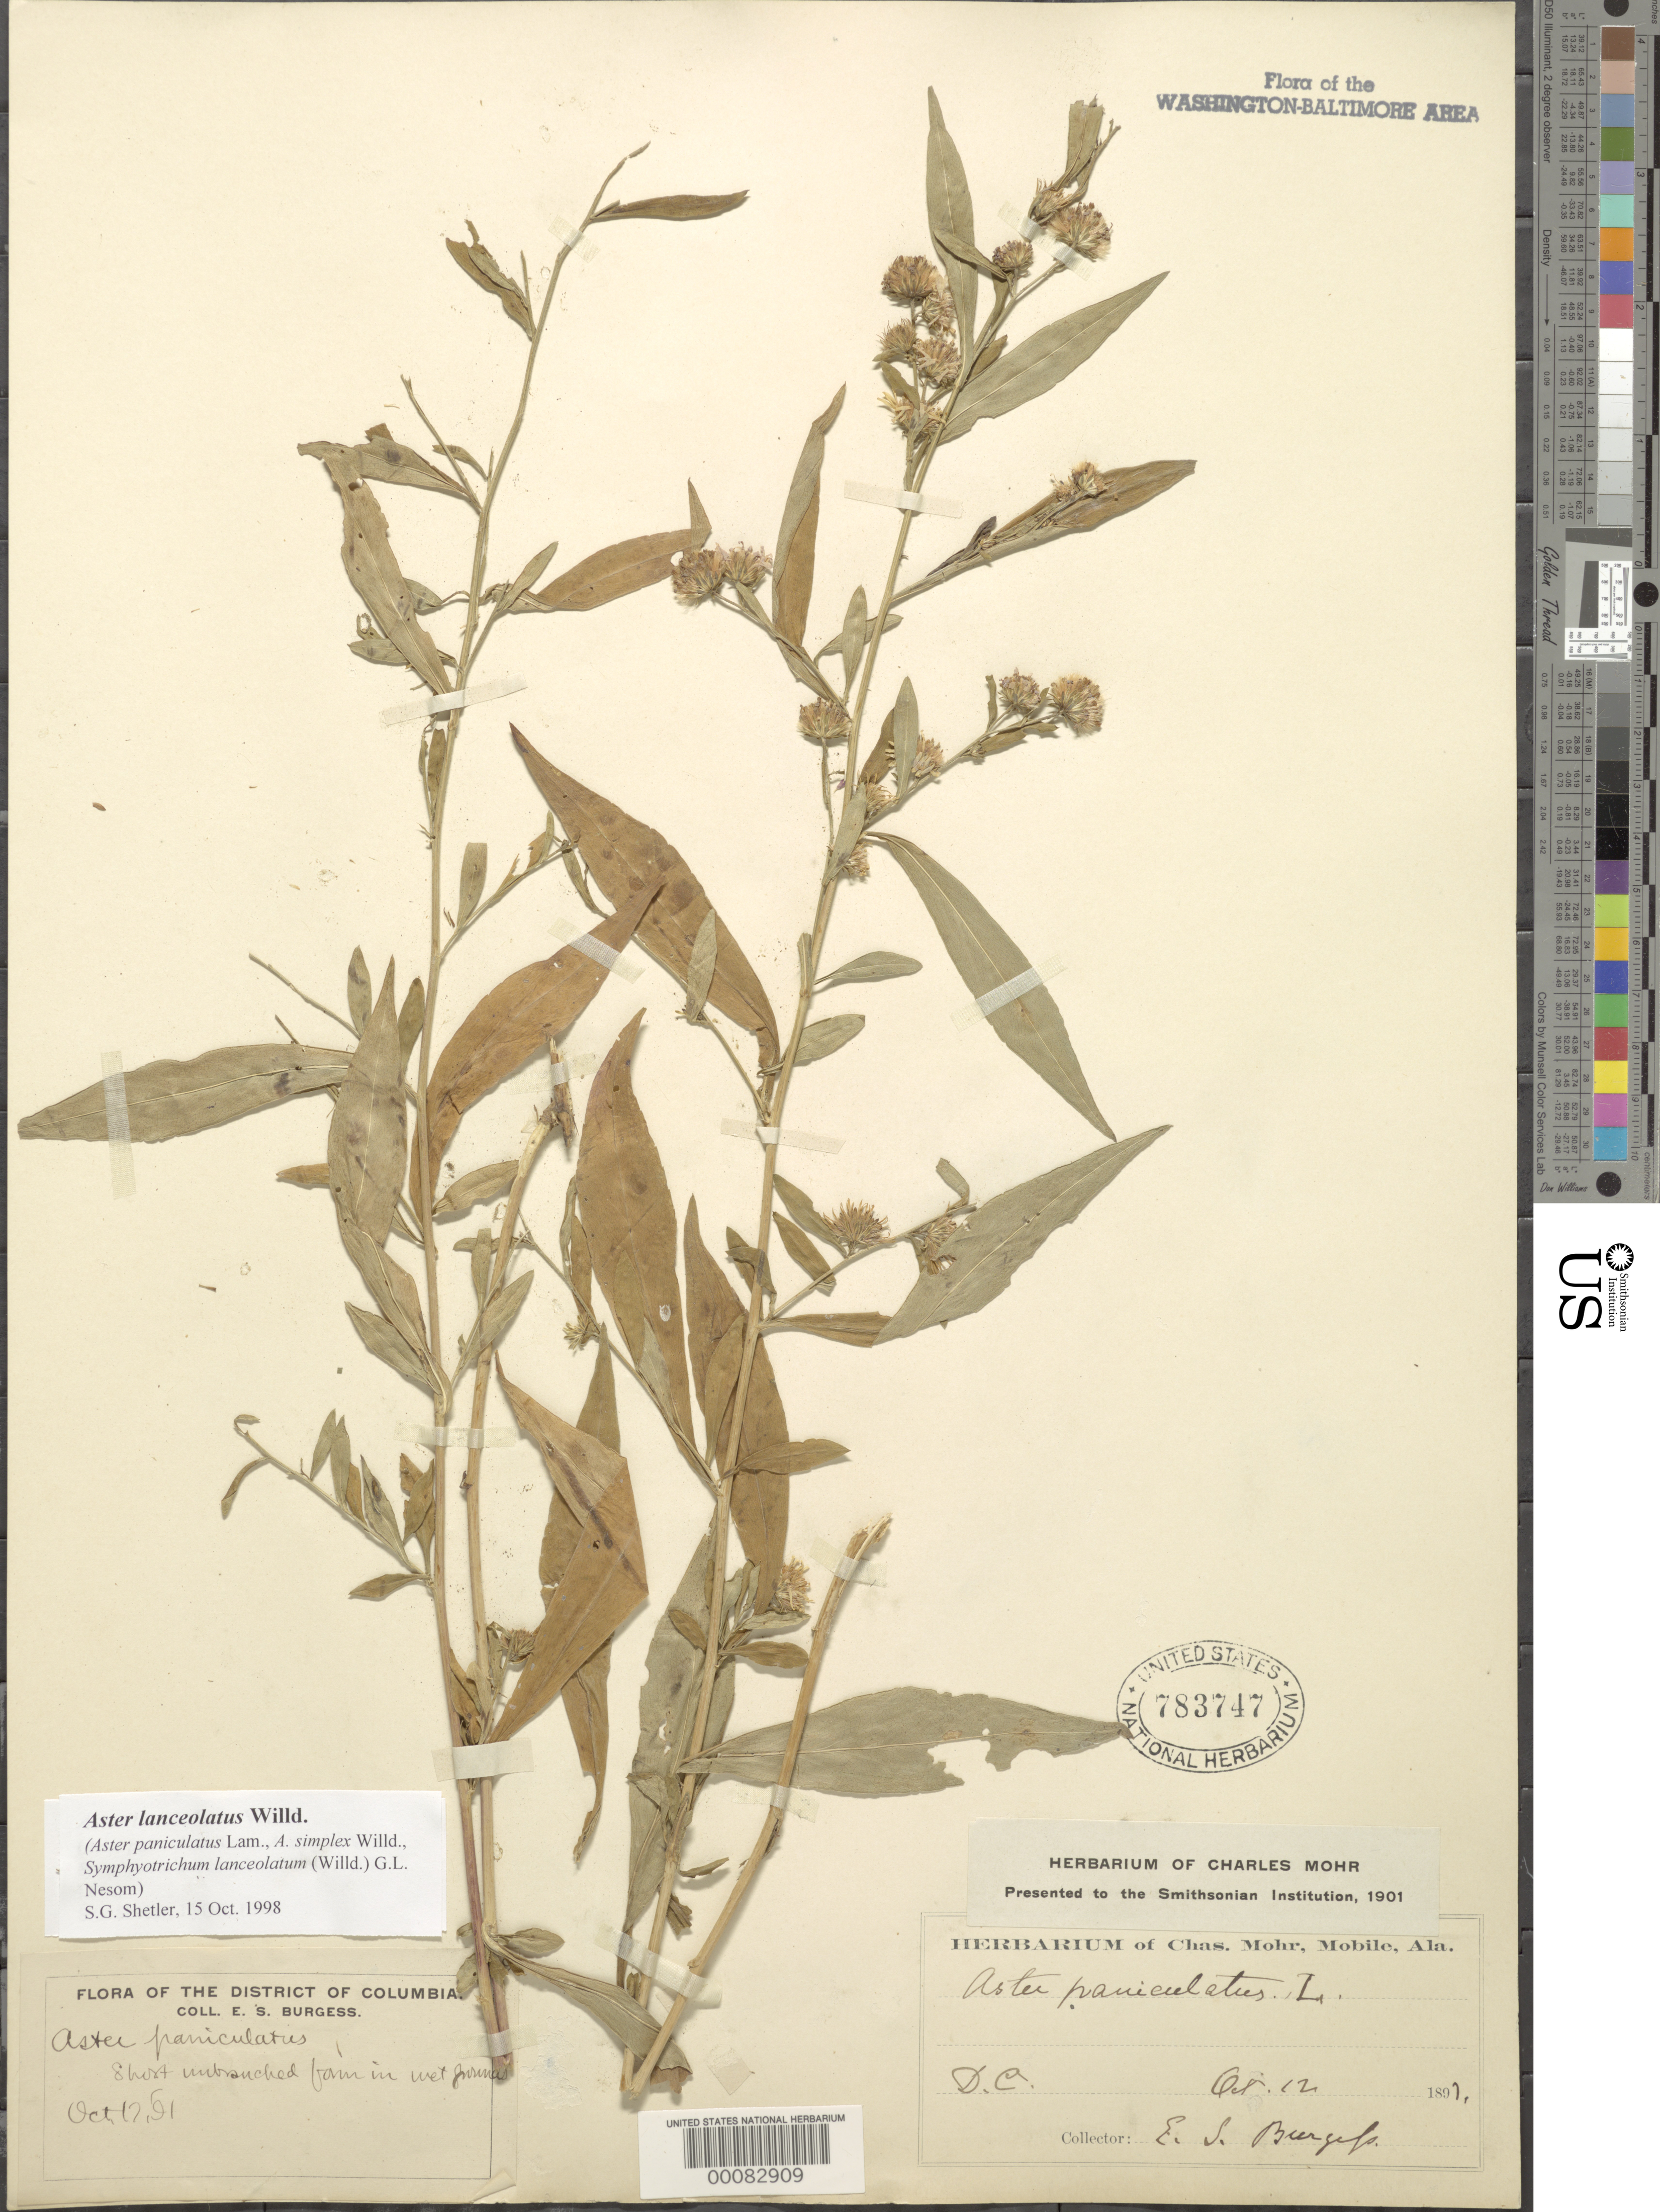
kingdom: Plantae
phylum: Tracheophyta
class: Magnoliopsida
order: Asterales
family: Asteraceae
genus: Symphyotrichum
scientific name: Symphyotrichum lanceolatum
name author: (Willd.) G.L. Nesom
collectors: E. Burgess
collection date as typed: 17 Oct 1891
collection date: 1891-10-17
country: United States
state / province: District of Columbia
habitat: Wet ground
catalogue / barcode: US 783747